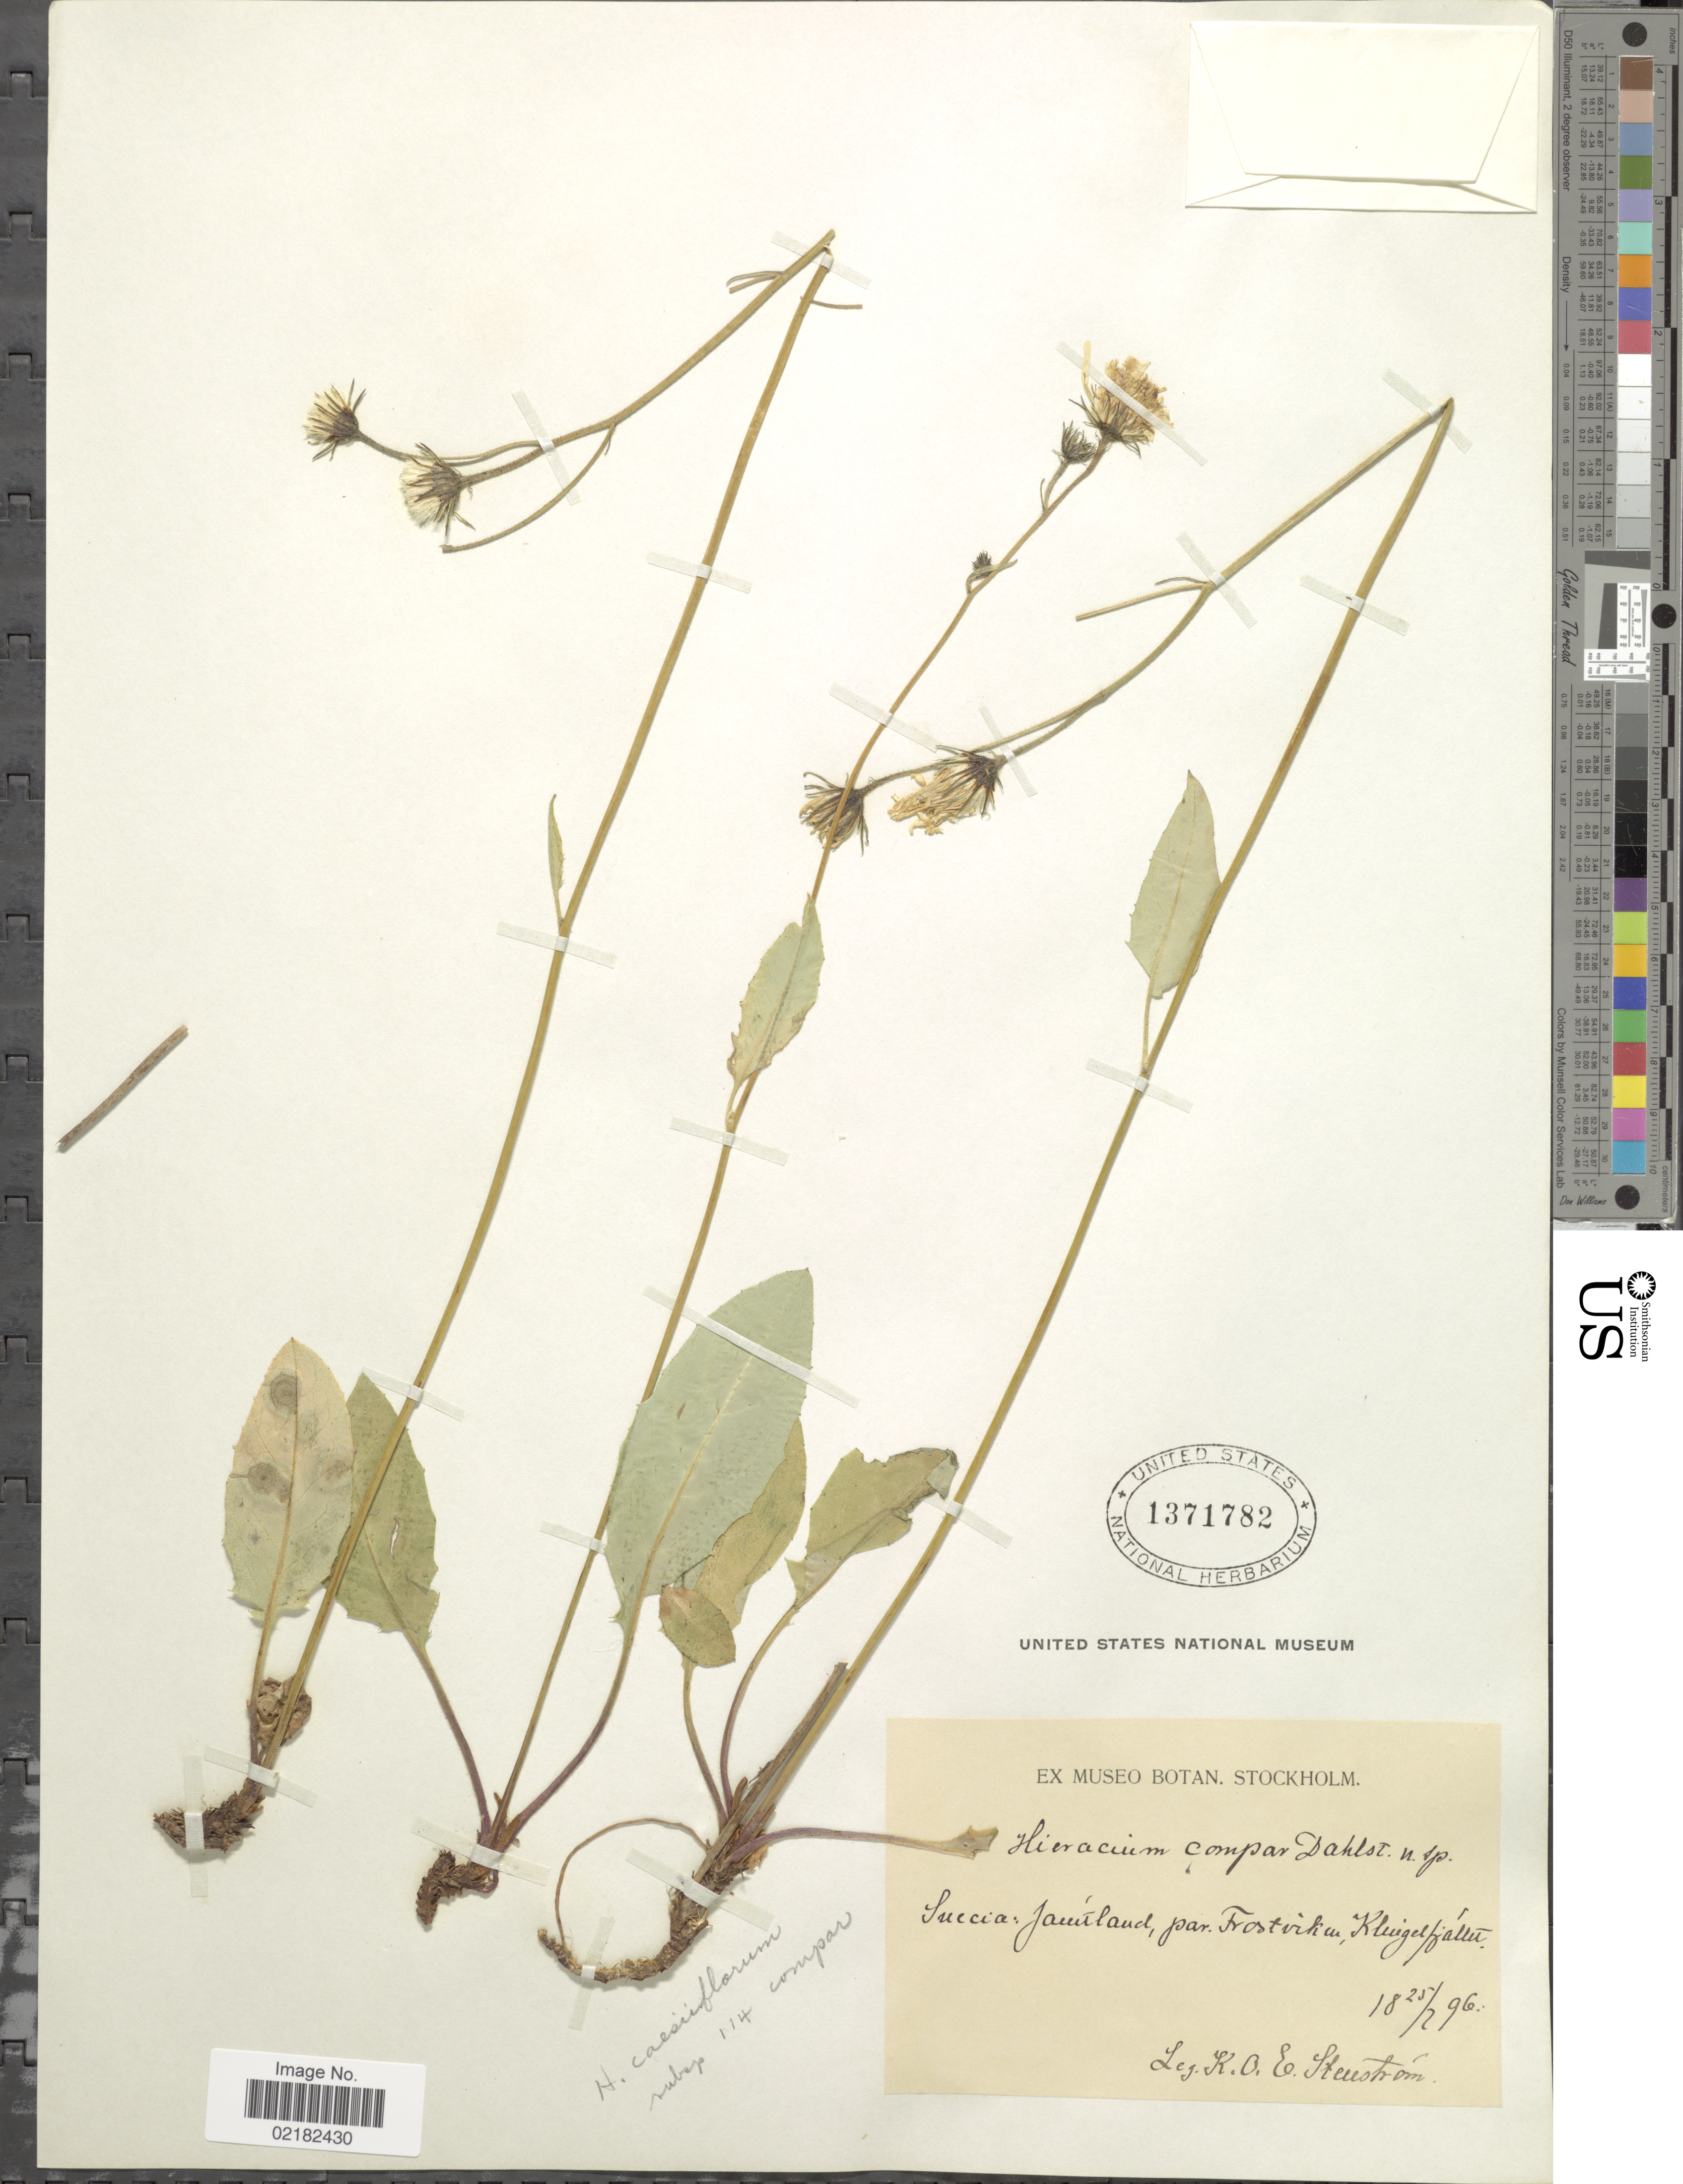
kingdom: Plantae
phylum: Tracheophyta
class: Magnoliopsida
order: Asterales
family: Asteraceae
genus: Hieracium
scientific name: Hieracium bifidum subsp. caesiiflorum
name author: (Norrl.) Zahn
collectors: K. O. E. Stenström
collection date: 1896-07-25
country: Sweden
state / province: Jämtland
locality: Suecia, Jamtland, par. Frostviken, Klugelfjallen [interpreted]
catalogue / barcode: US 1371782